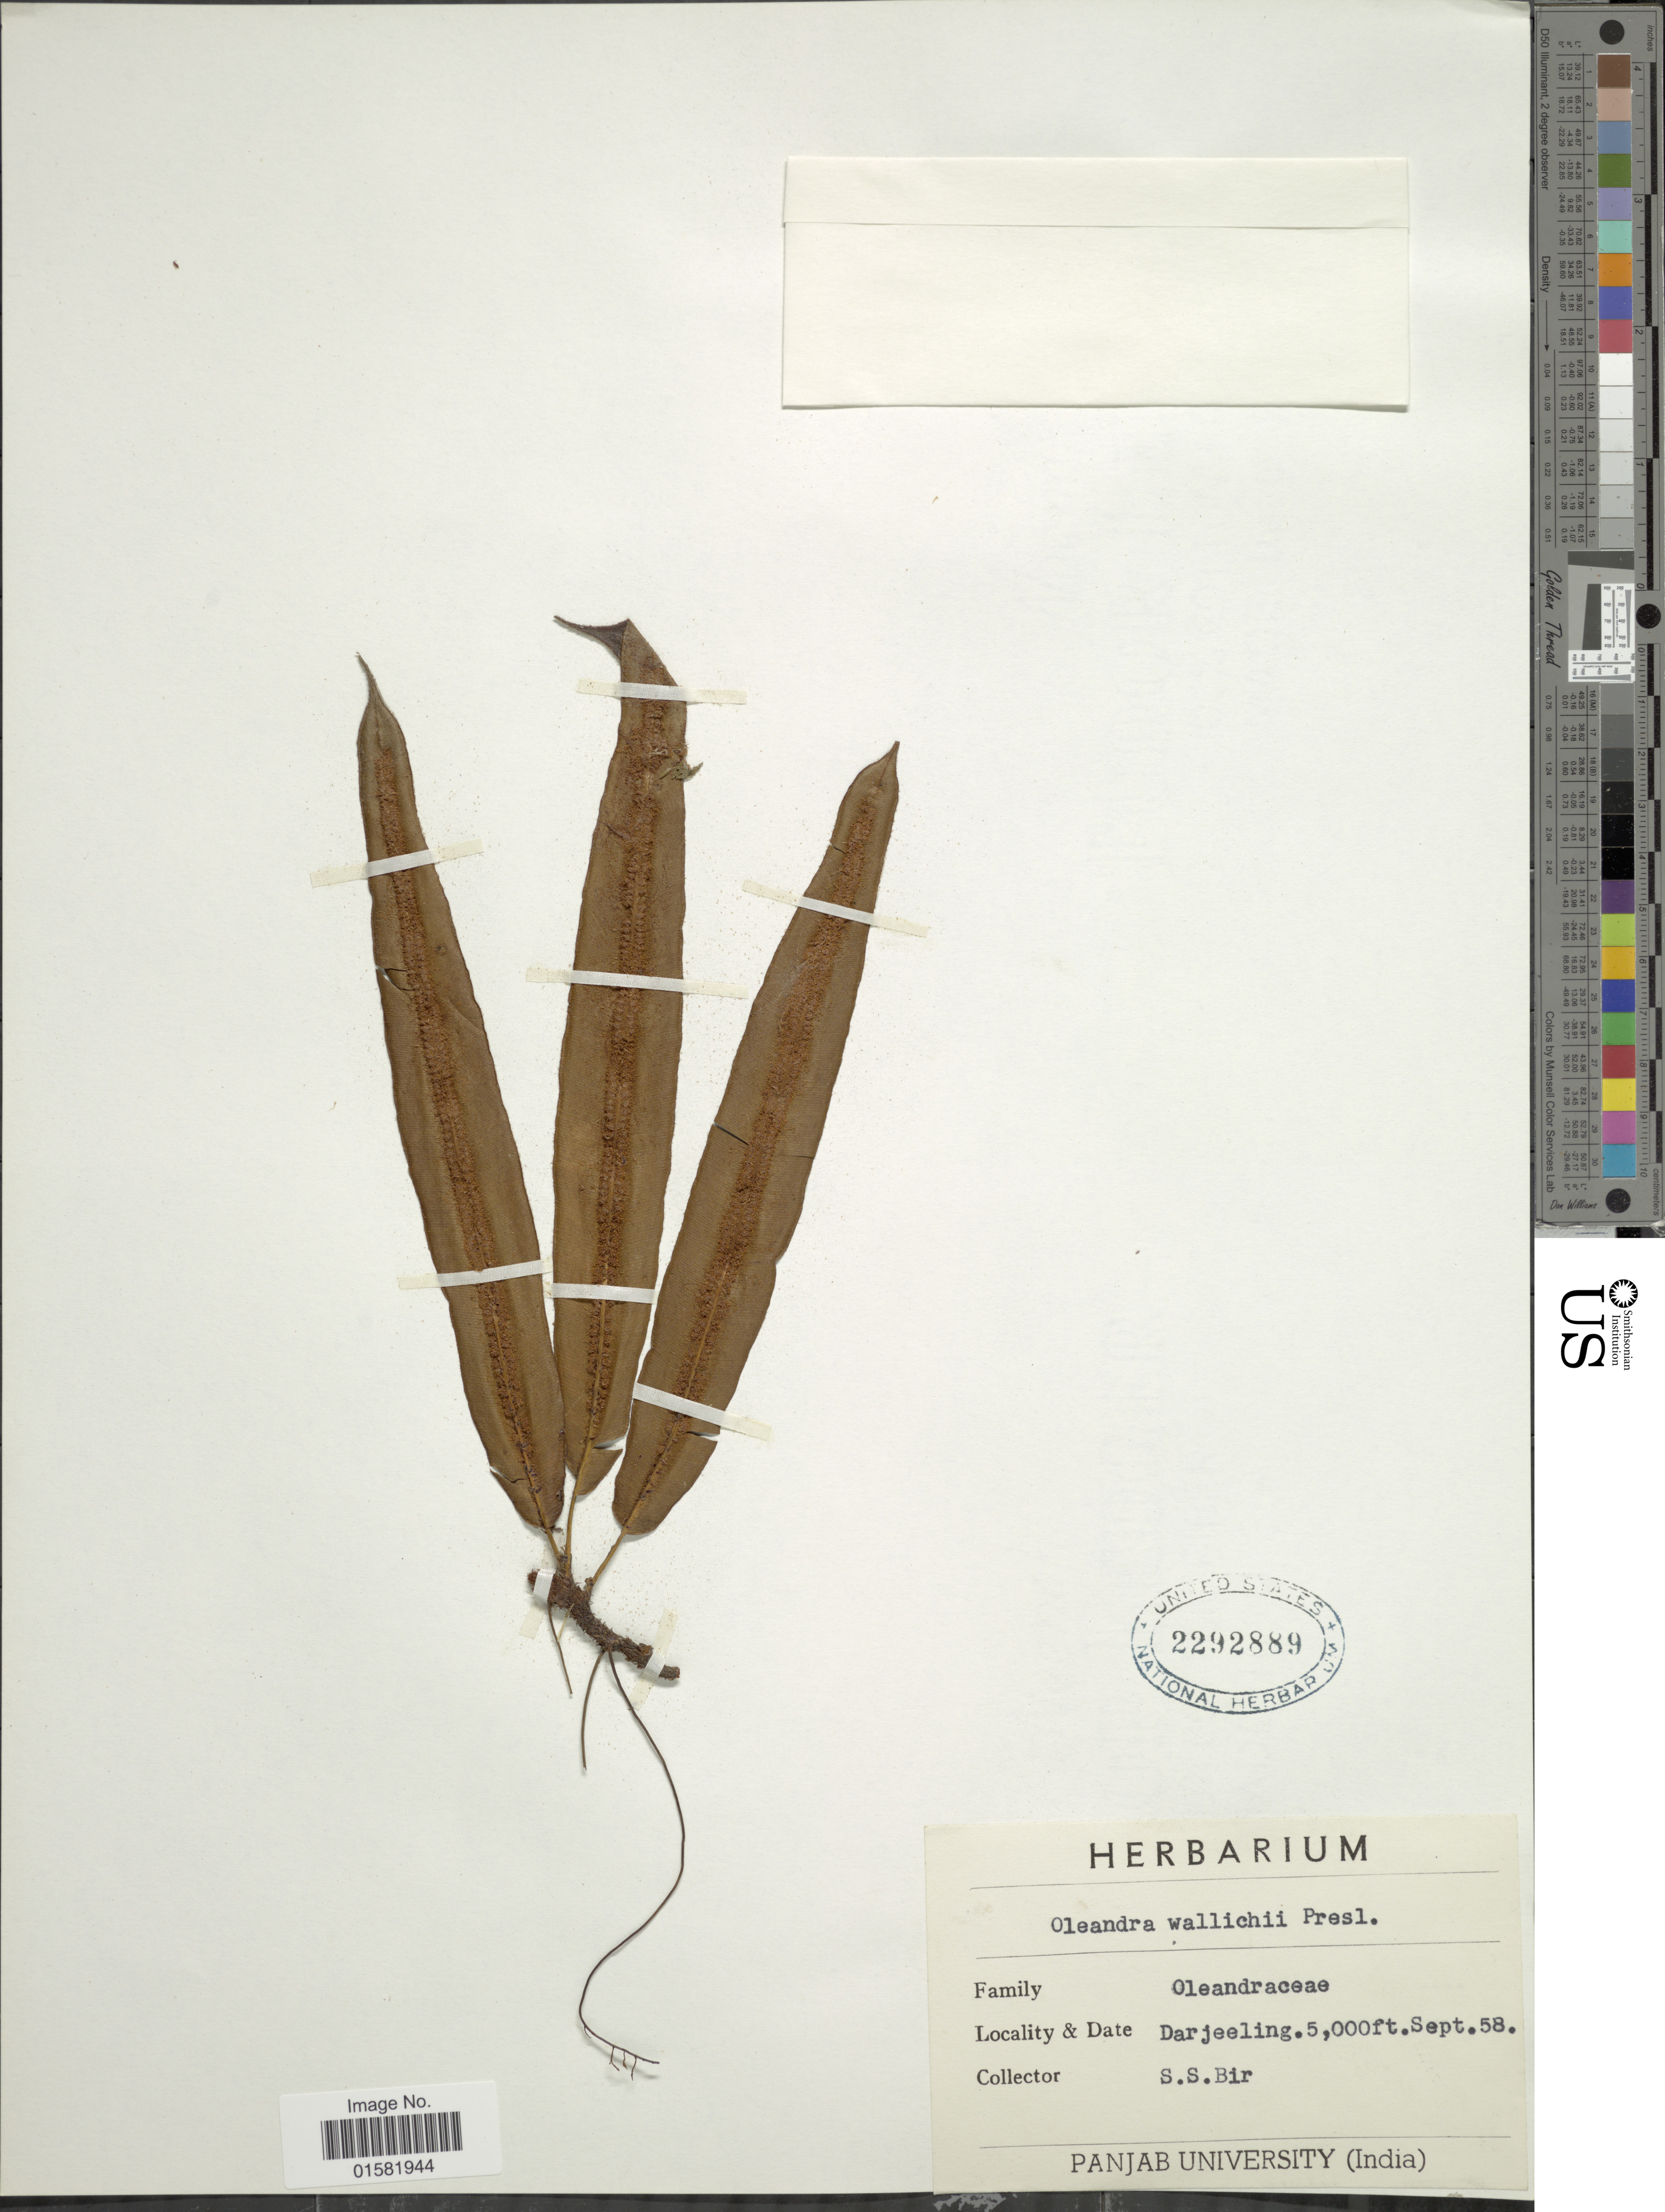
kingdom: Plantae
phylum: Tracheophyta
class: Polypodiopsida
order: Polypodiales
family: Oleandraceae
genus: Oleandra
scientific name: Oleandra wallichii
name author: (Hook.) C. Presl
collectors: S. S. Bir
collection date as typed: Transcribed d/m/y: /9/58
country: India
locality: Darjeeling.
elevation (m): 1524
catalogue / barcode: US 2292889